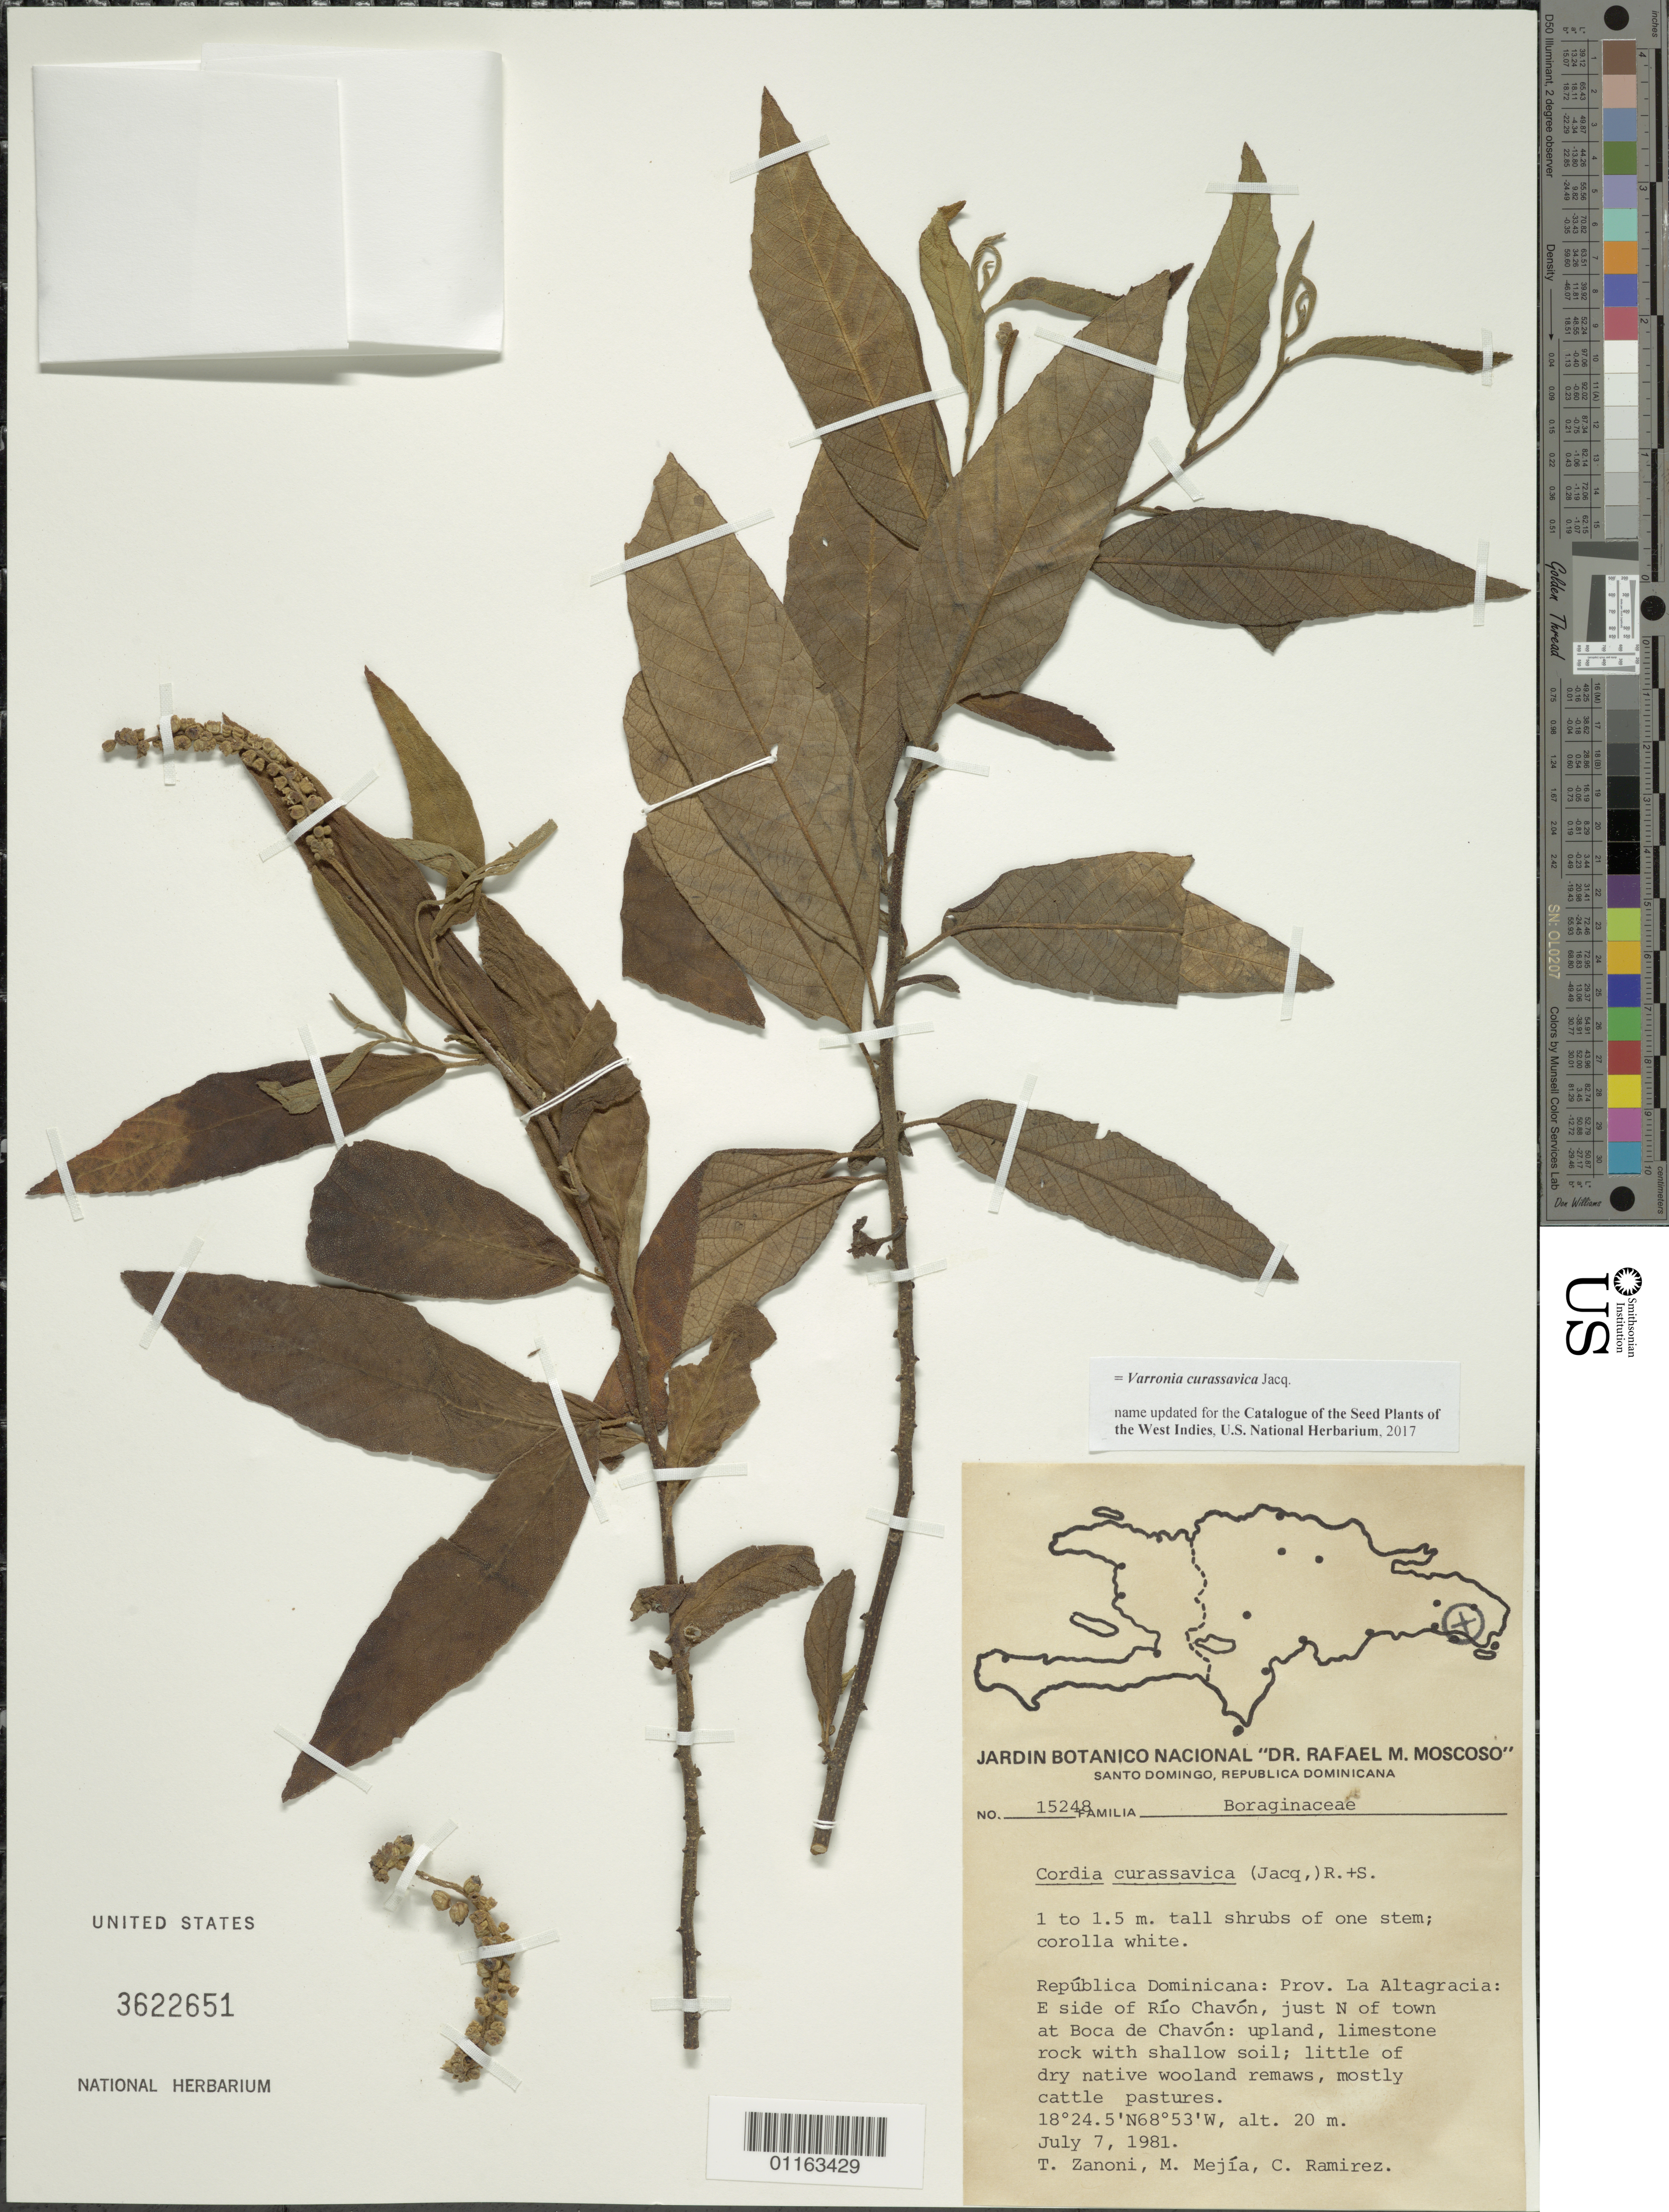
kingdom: Plantae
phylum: Tracheophyta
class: Magnoliopsida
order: Boraginales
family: Cordiaceae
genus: Varronia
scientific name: Varronia curassavica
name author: Jacq.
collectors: T. A. Zanoni, M. Mejia & C. Ramirez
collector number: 15248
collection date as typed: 07 Jul 1981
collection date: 1981-07-07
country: Dominican Republic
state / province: Santo Domingo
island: Hispaniola I.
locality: Republica Dominica: Prov. La Altagracia: E side of Rio Chavon, just N of town at Boca de Chavon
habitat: Upland, limestone rock with shallow soil; little of dry native woodland remains, mostly cattle pastures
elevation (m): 20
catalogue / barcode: US 3622651